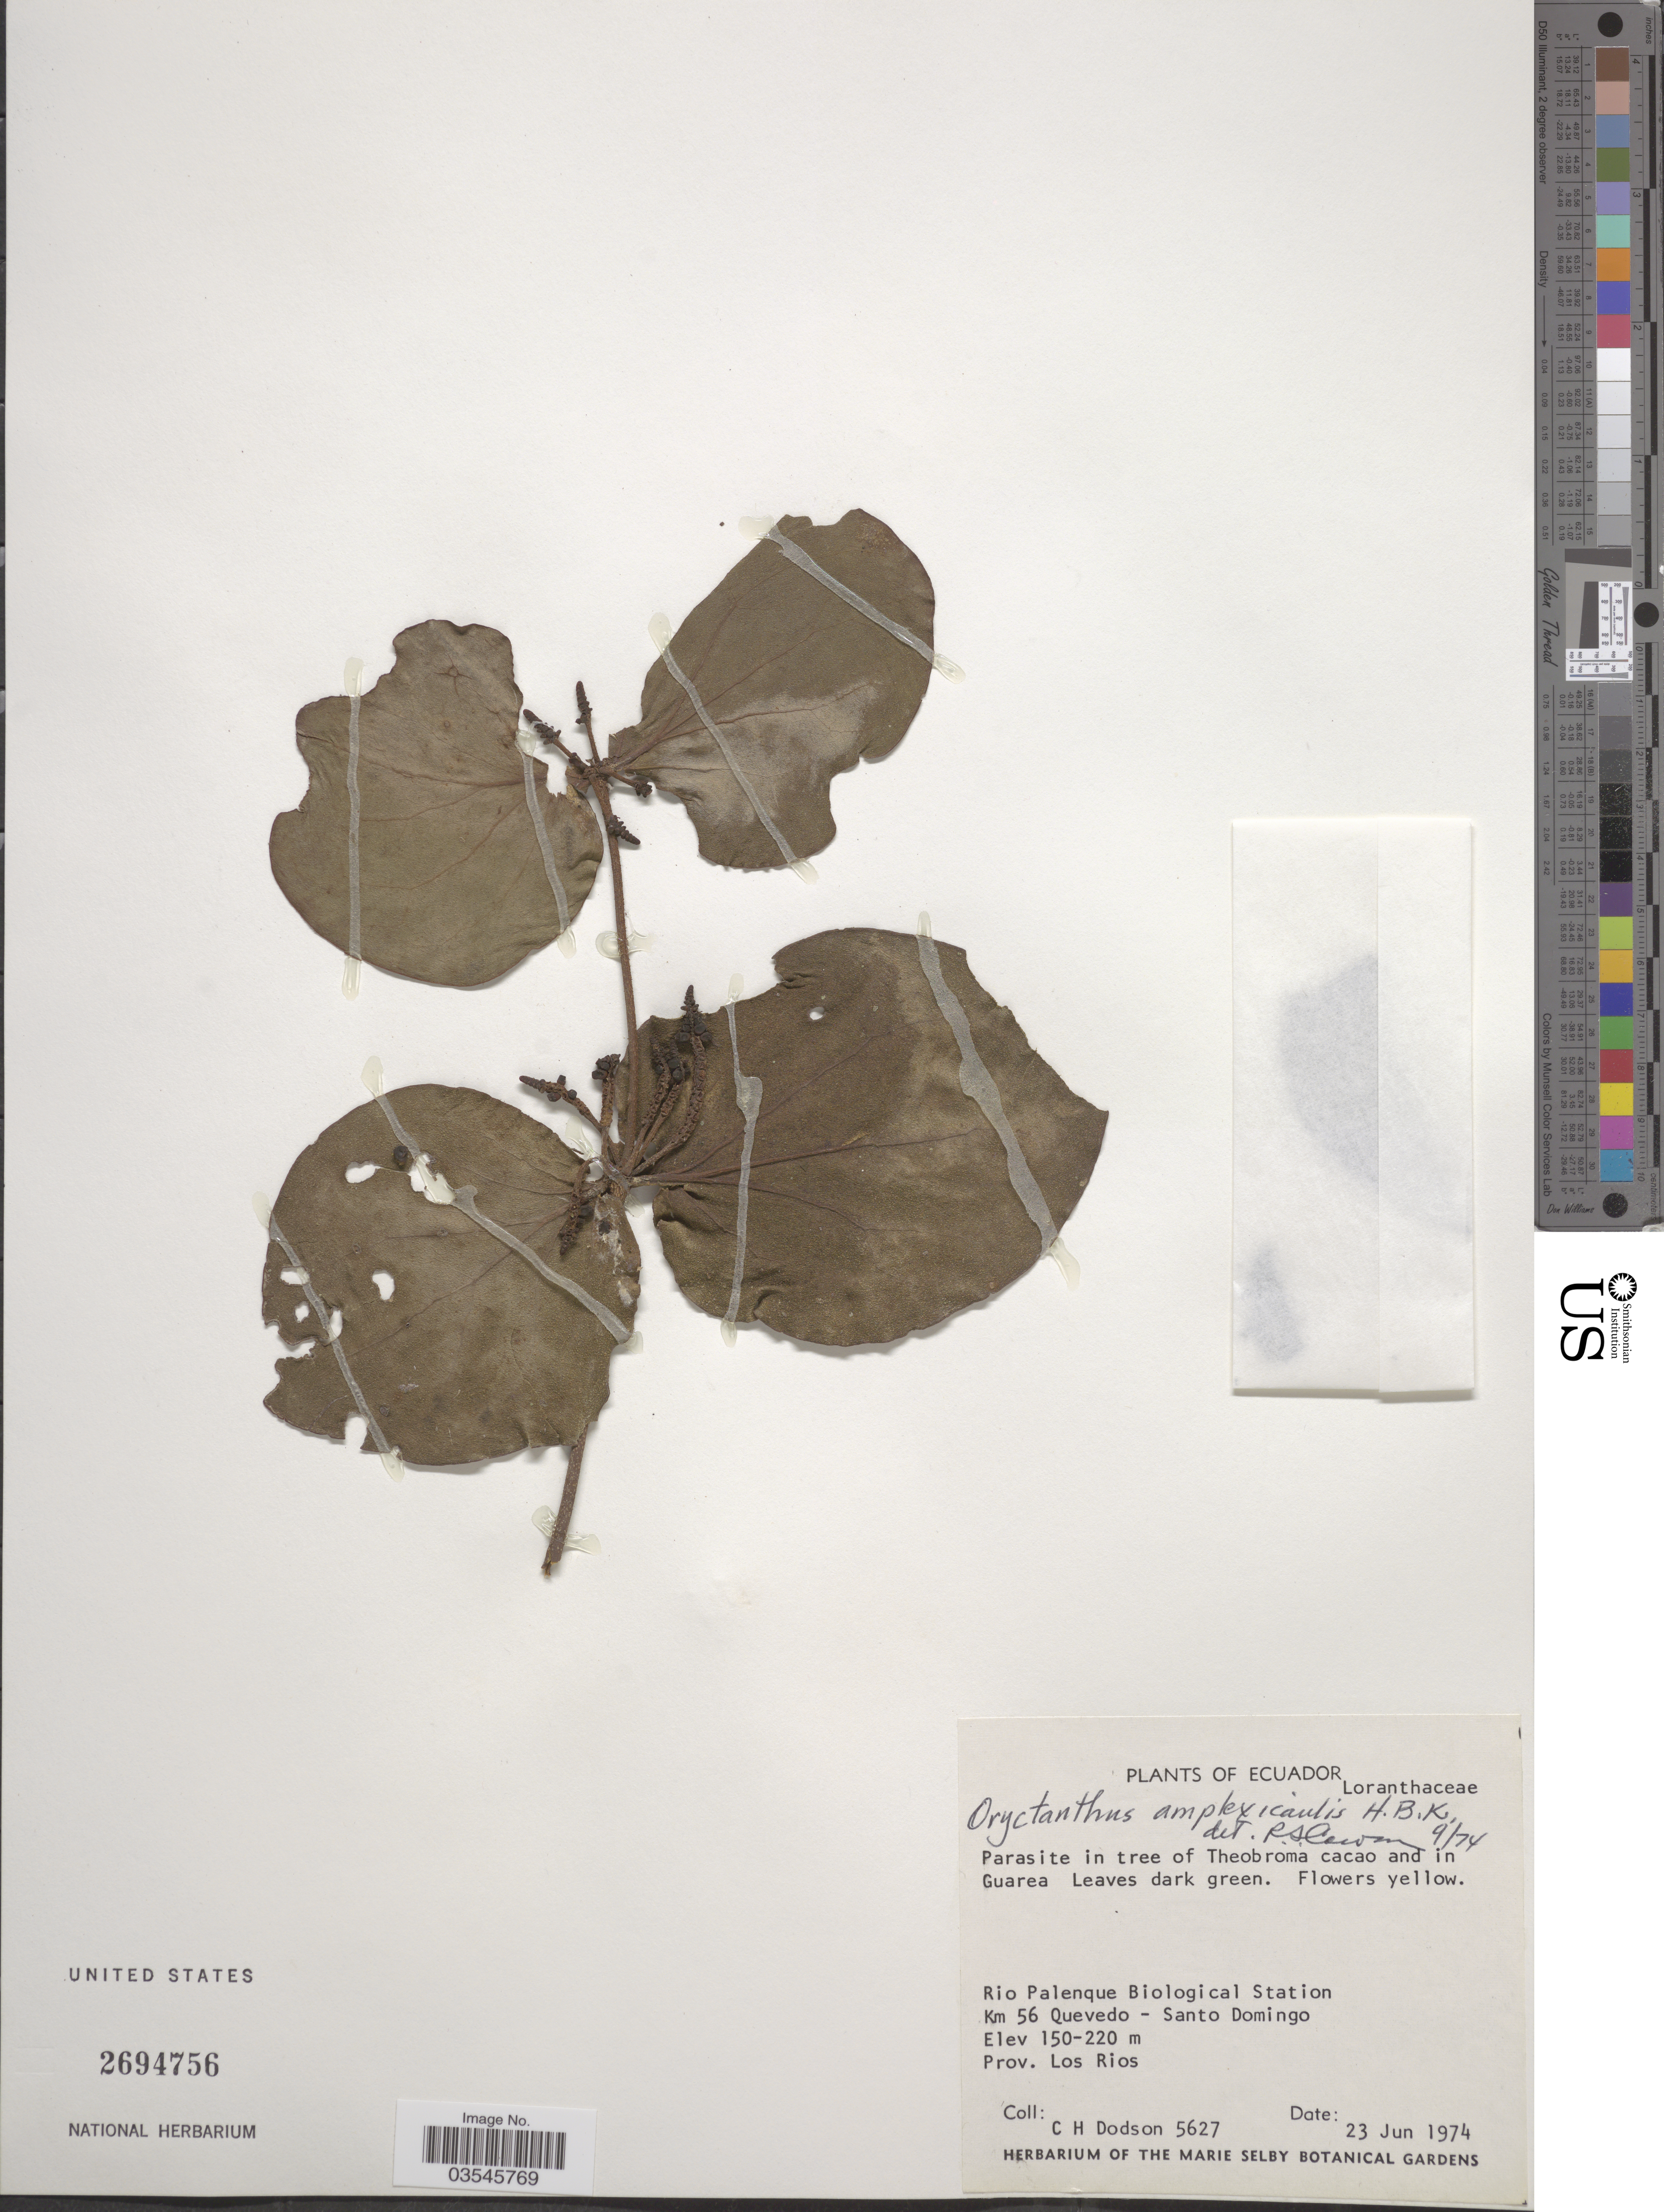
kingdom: Plantae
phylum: Tracheophyta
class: Magnoliopsida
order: Santalales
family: Loranthaceae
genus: Oryctanthus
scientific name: Oryctanthus alveolatus subsp. amplexicaulis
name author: (Kunth) Kuijt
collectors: C. H. Dodson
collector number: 5627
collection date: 1974-06-23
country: Ecuador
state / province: Los Ríos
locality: Rio Palenque Biological Station, Km 56 Quevedo - Santo Domingo.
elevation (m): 150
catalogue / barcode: US 2694756